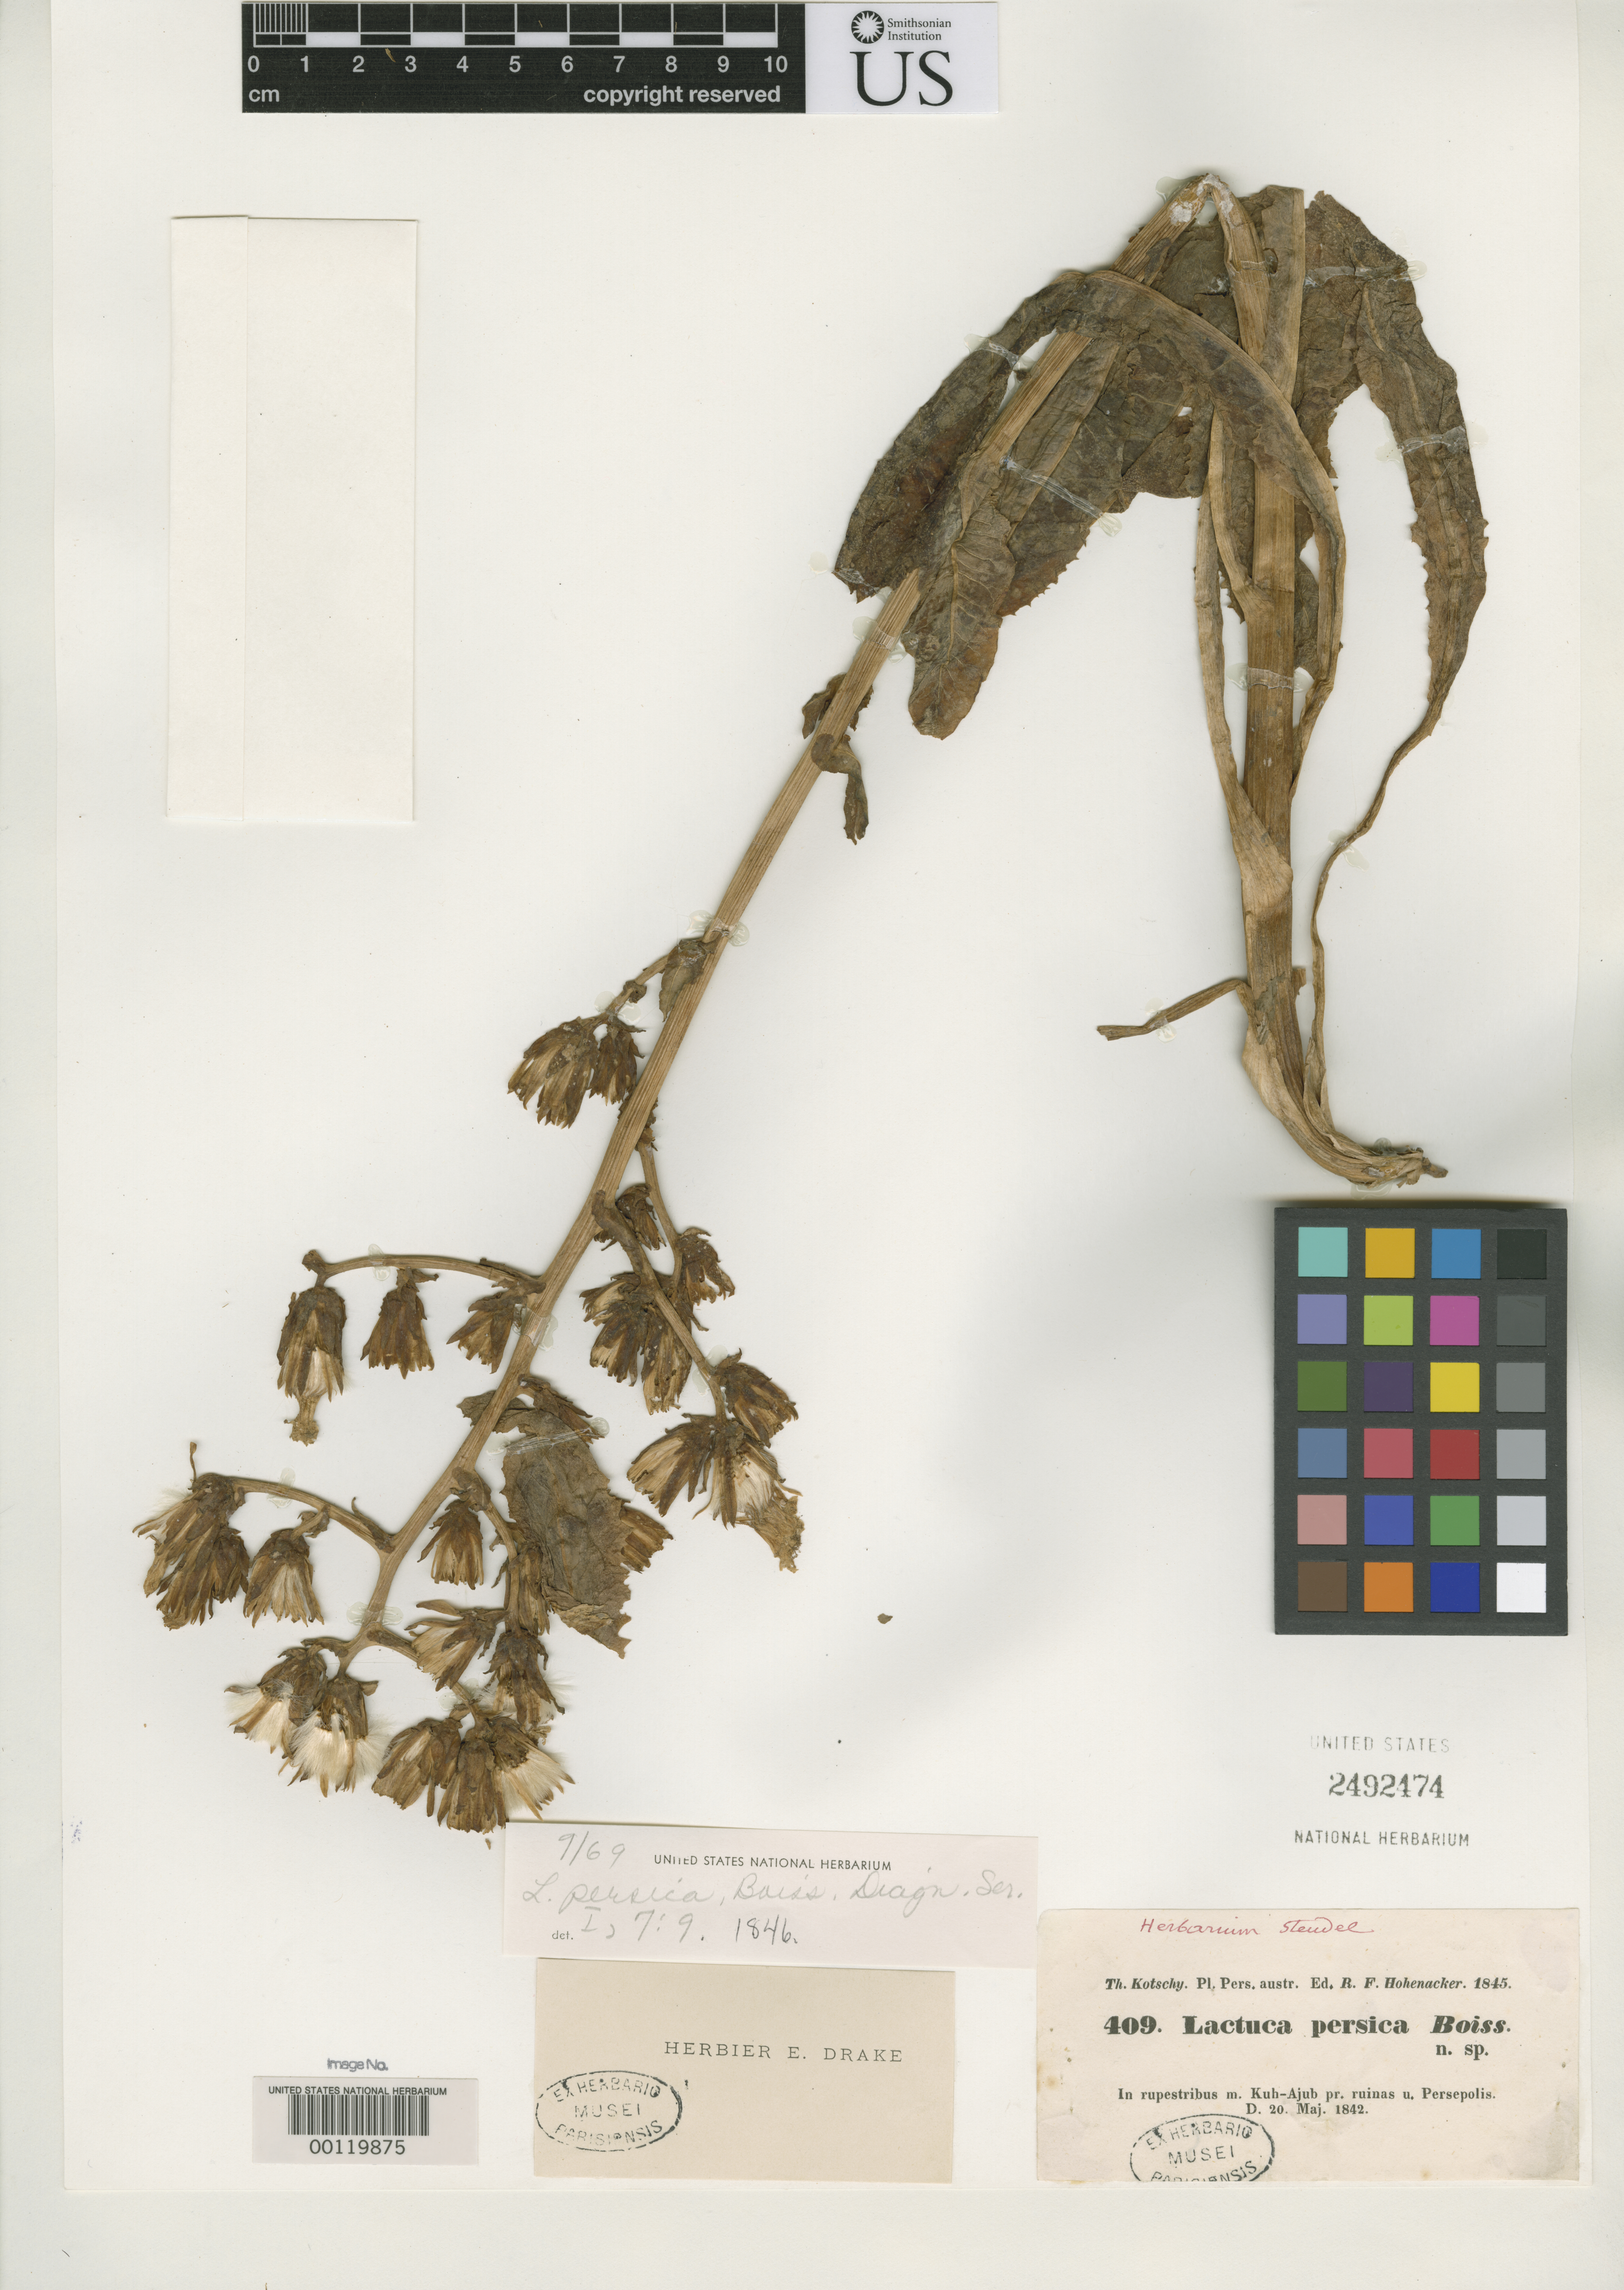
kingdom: Plantae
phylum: Tracheophyta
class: Magnoliopsida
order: Asterales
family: Asteraceae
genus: Lactuca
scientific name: Lactuca persica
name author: Boiss.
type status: Isotype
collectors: K. G. Kotschy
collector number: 409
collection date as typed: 20 May 1842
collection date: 1842-05-20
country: Iran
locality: Kuh-Ajub, Persepolis.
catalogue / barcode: US 2492474